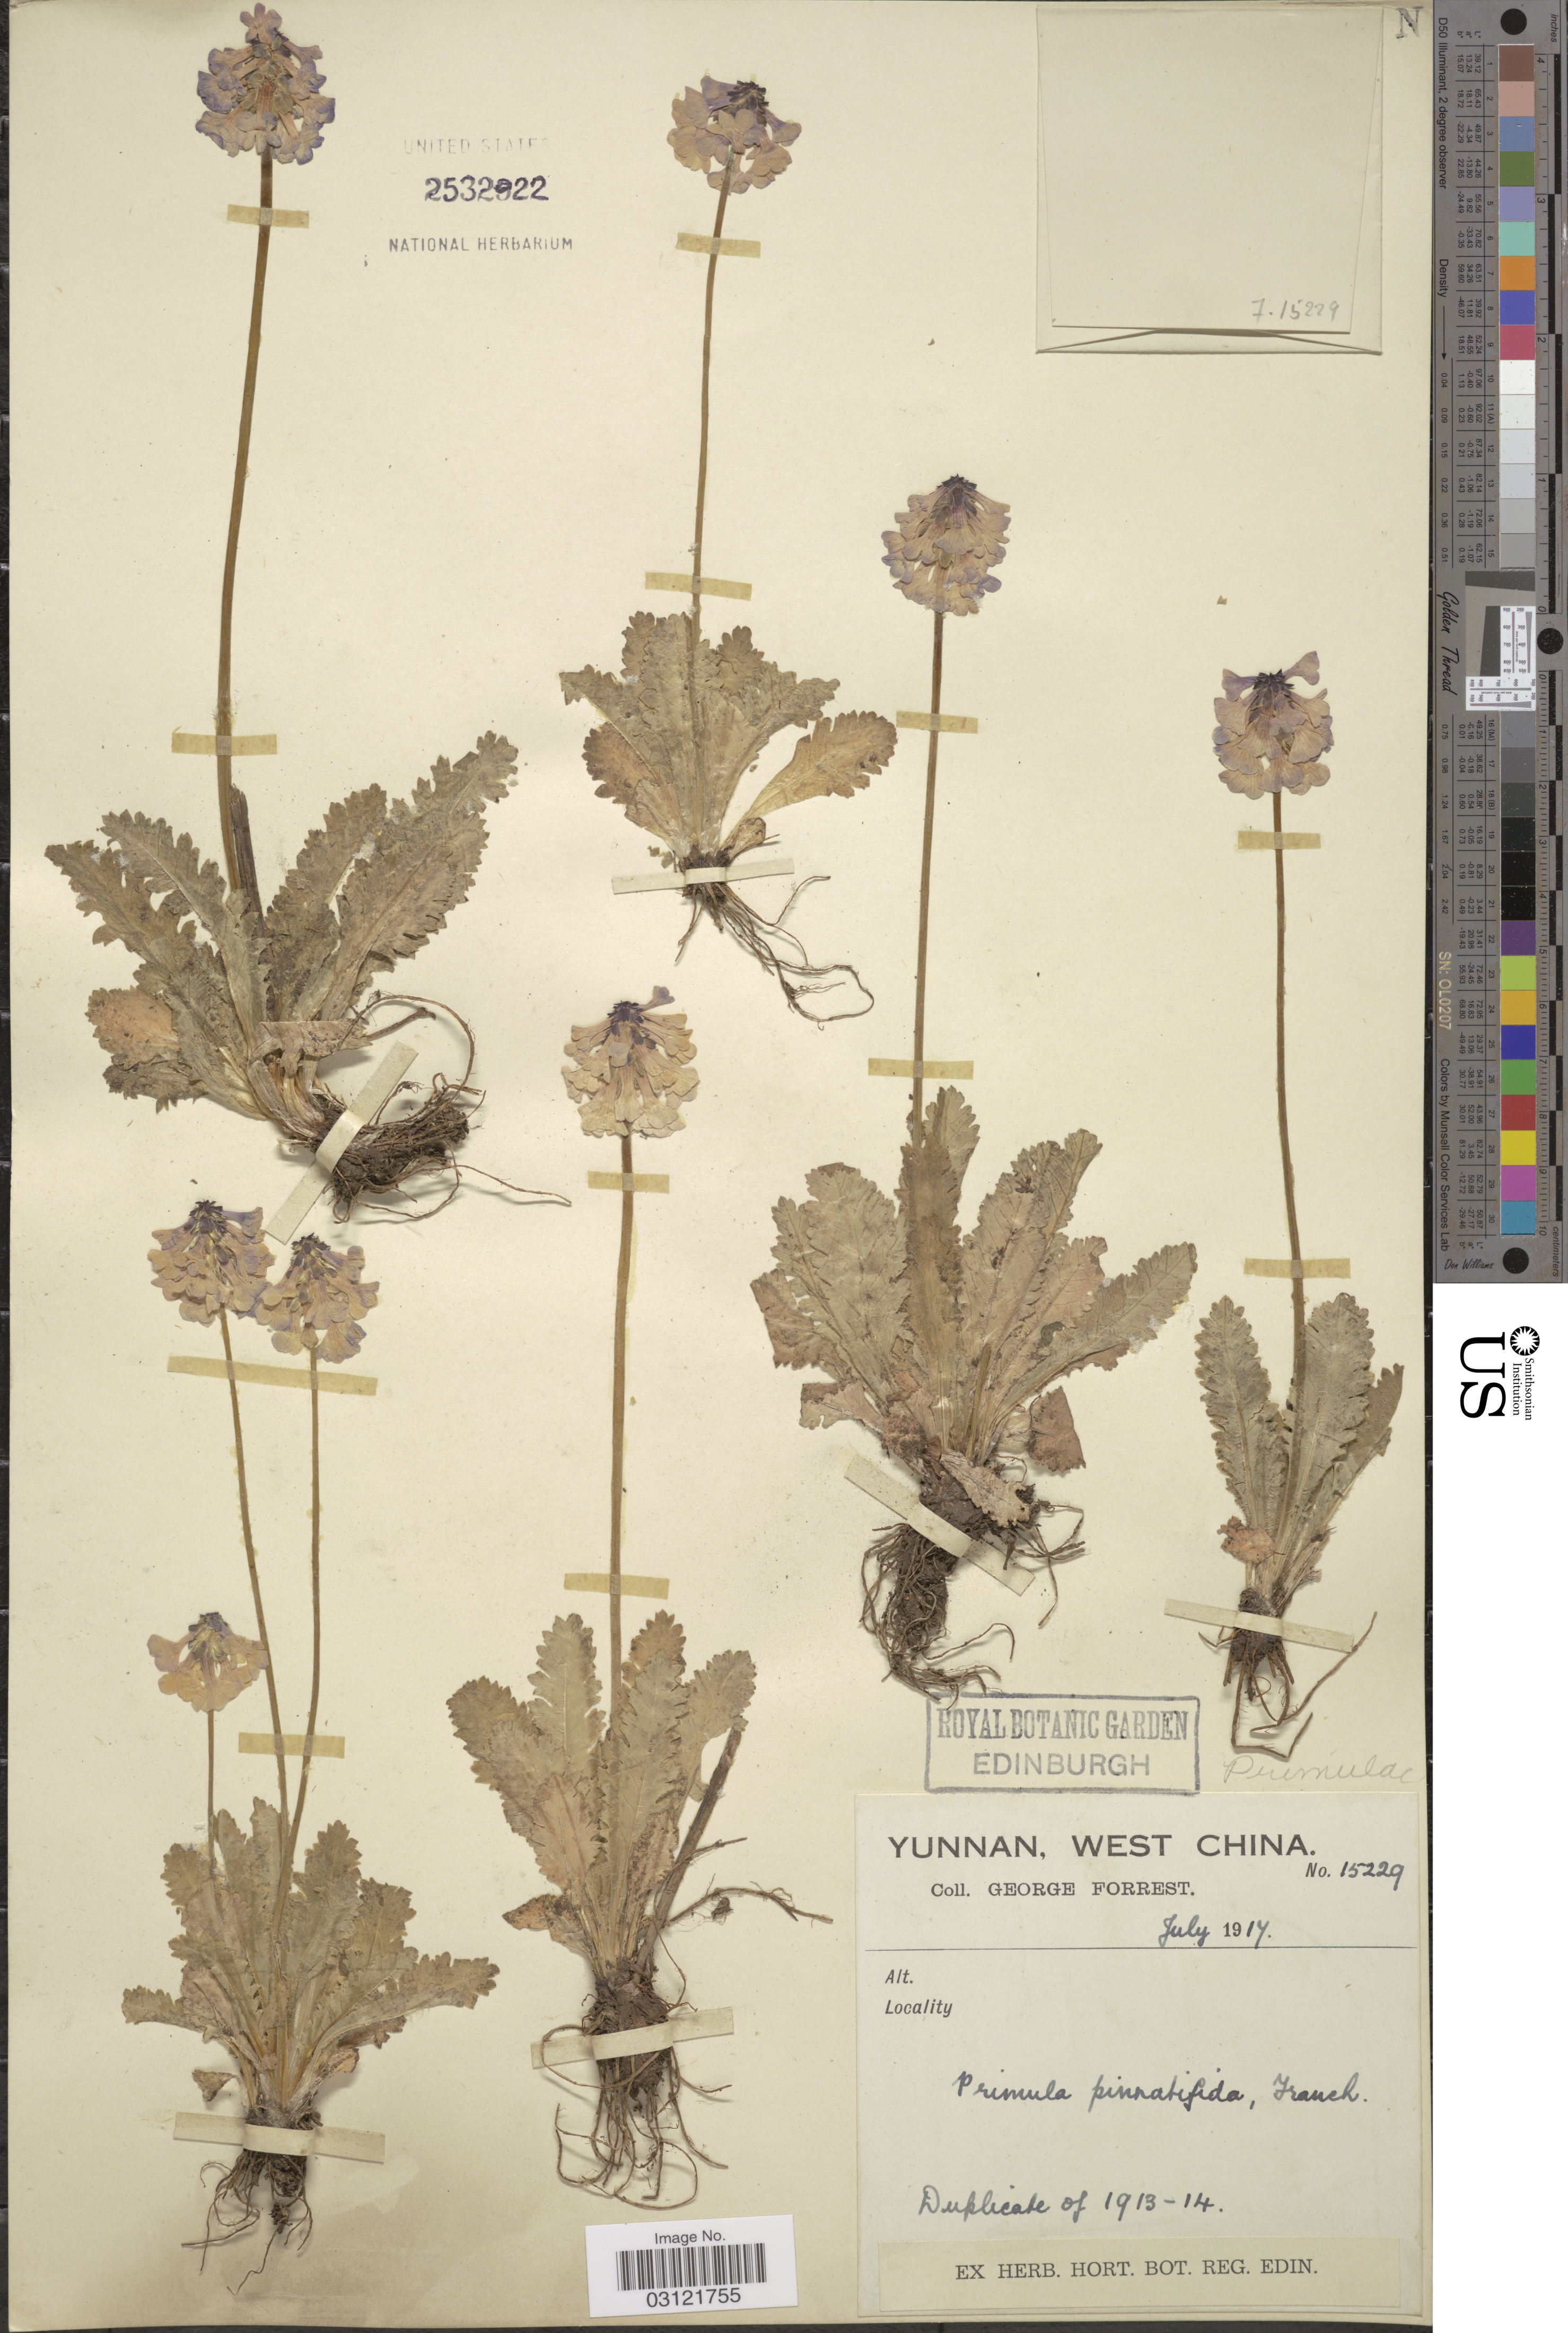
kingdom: Plantae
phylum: Tracheophyta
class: Magnoliopsida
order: Ericales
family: Primulaceae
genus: Primula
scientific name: Primula pinnatifida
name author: Franch.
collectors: G. Forrest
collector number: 15229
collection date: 1917-07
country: China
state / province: Yunnan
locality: West China.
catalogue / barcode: US 2532922